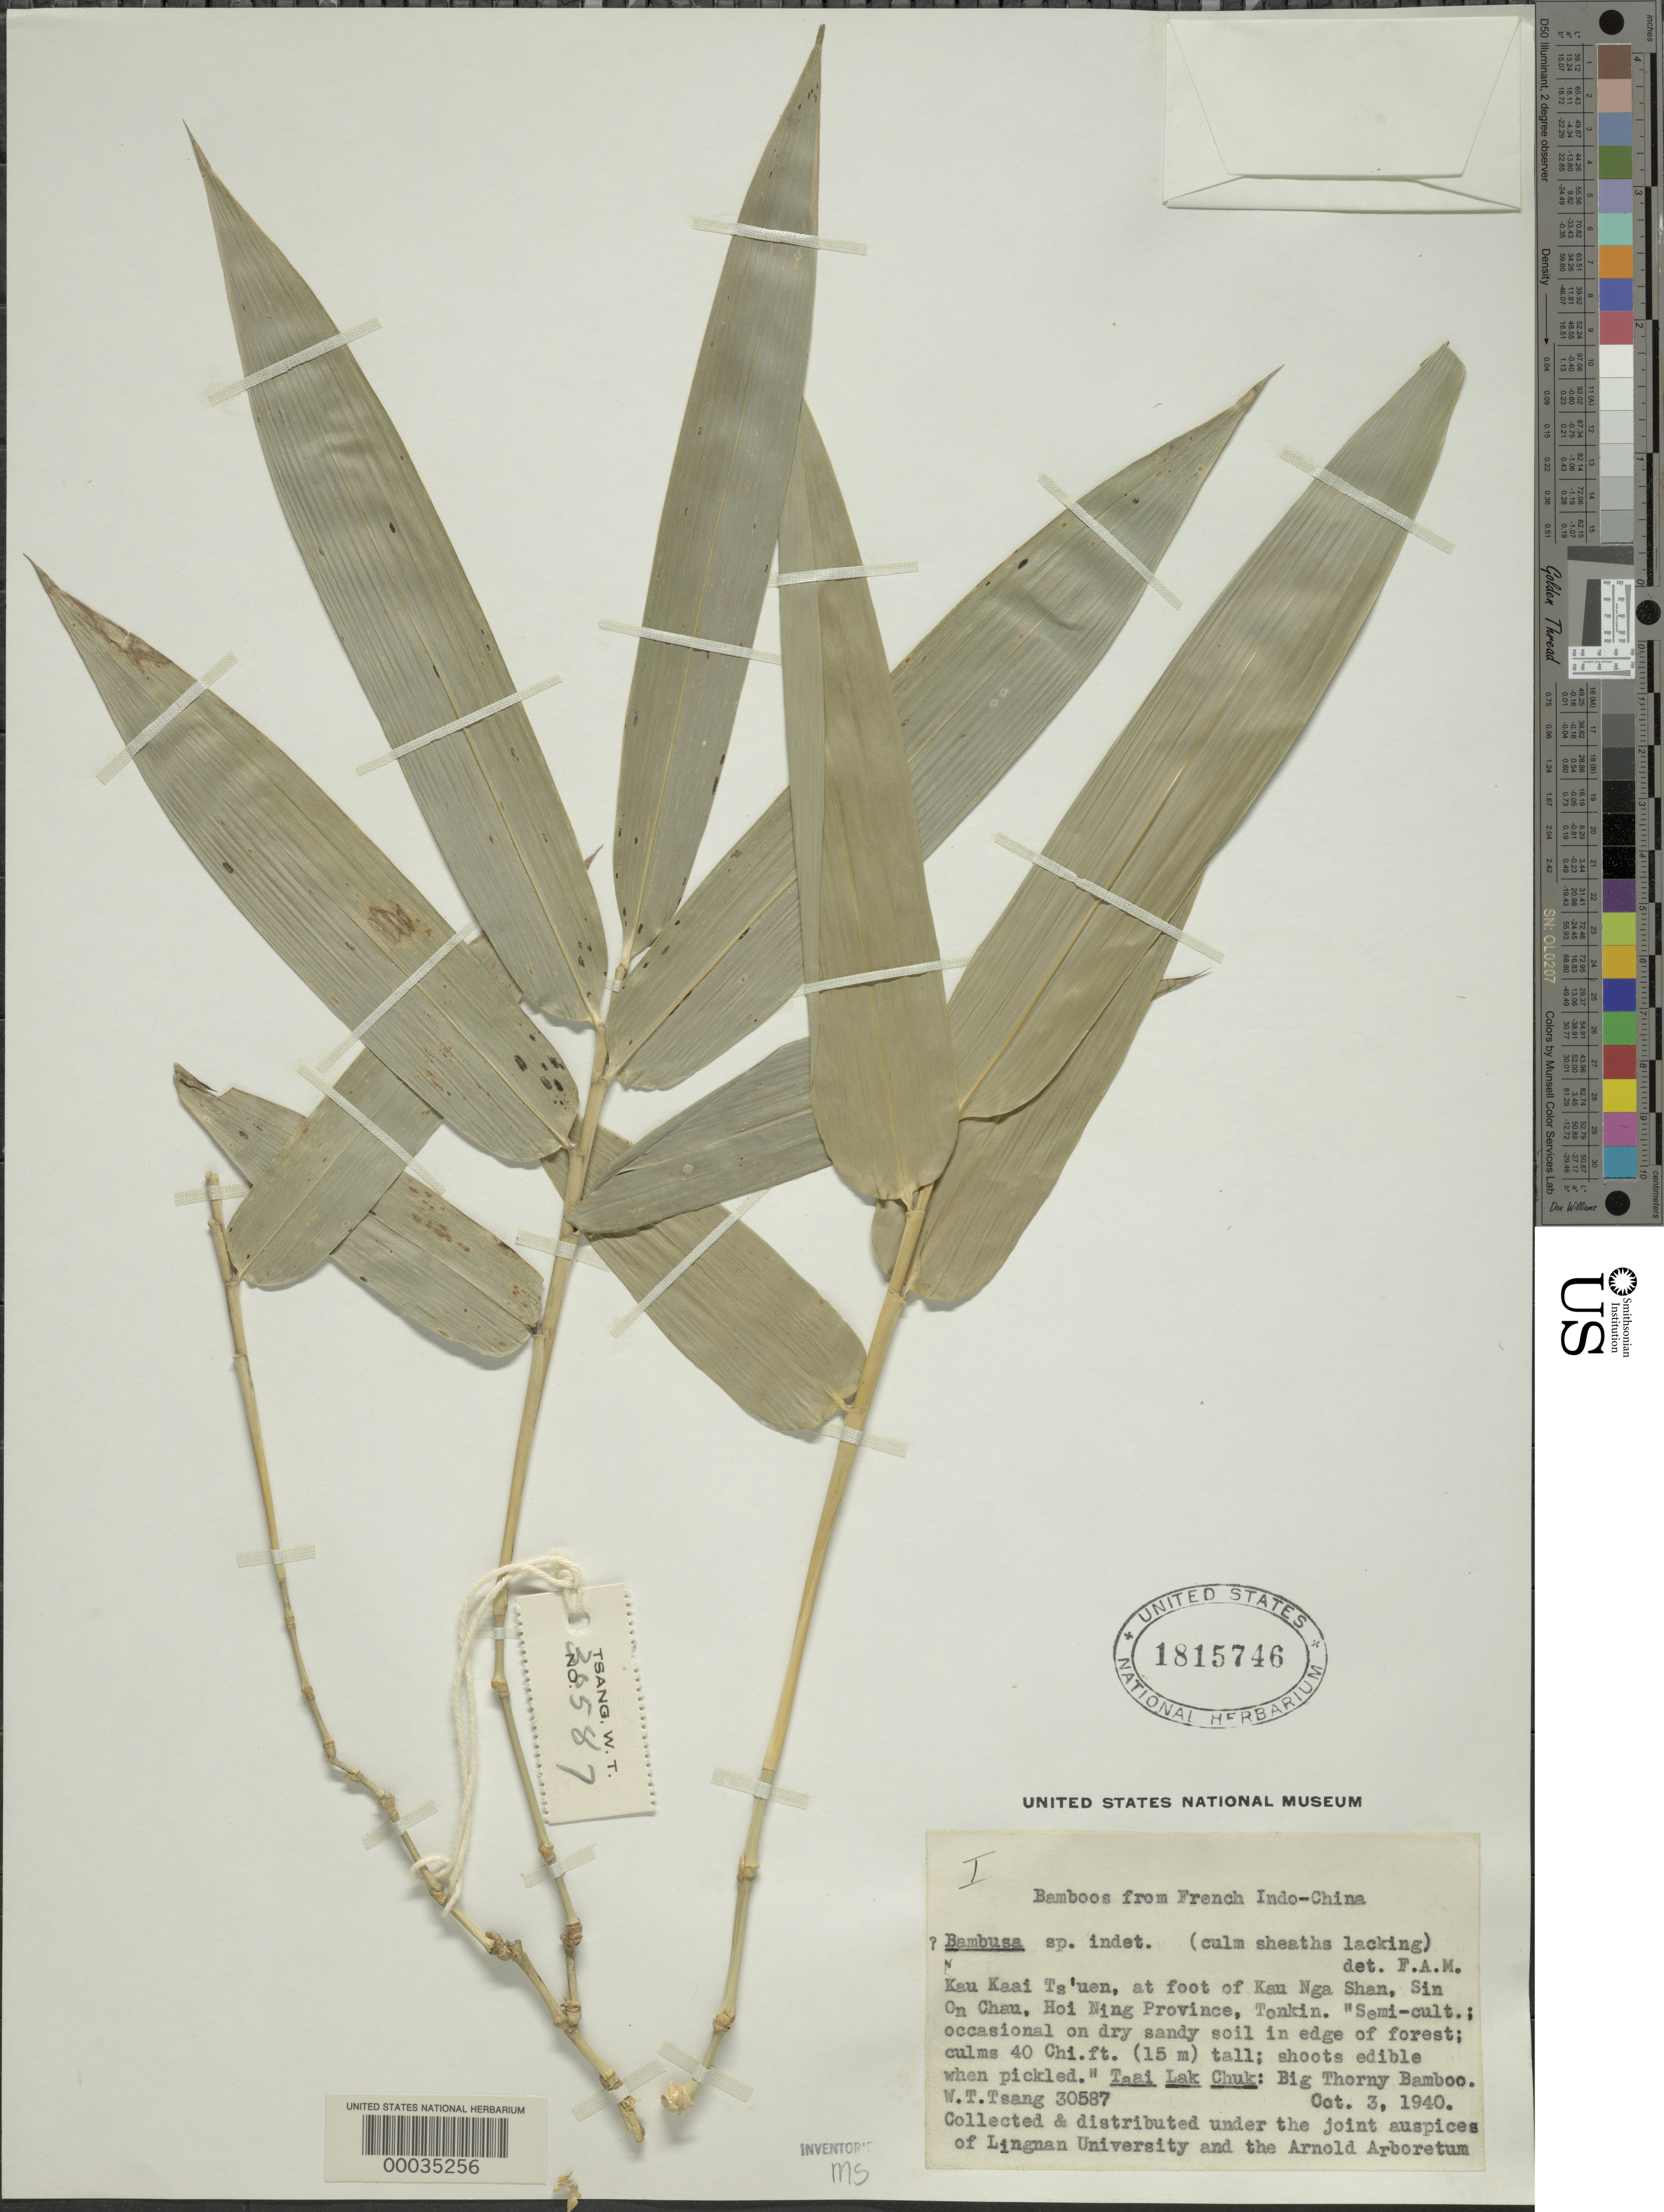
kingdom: Plantae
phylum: Tracheophyta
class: Liliopsida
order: Poales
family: Poaceae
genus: Bambusa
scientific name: Bambusa sp.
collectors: W. T. Tsang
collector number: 30587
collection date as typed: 03 Oct 1940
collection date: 1940-10-03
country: Vietnam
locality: Tonkin, kau kaai tsuen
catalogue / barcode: US 1815746